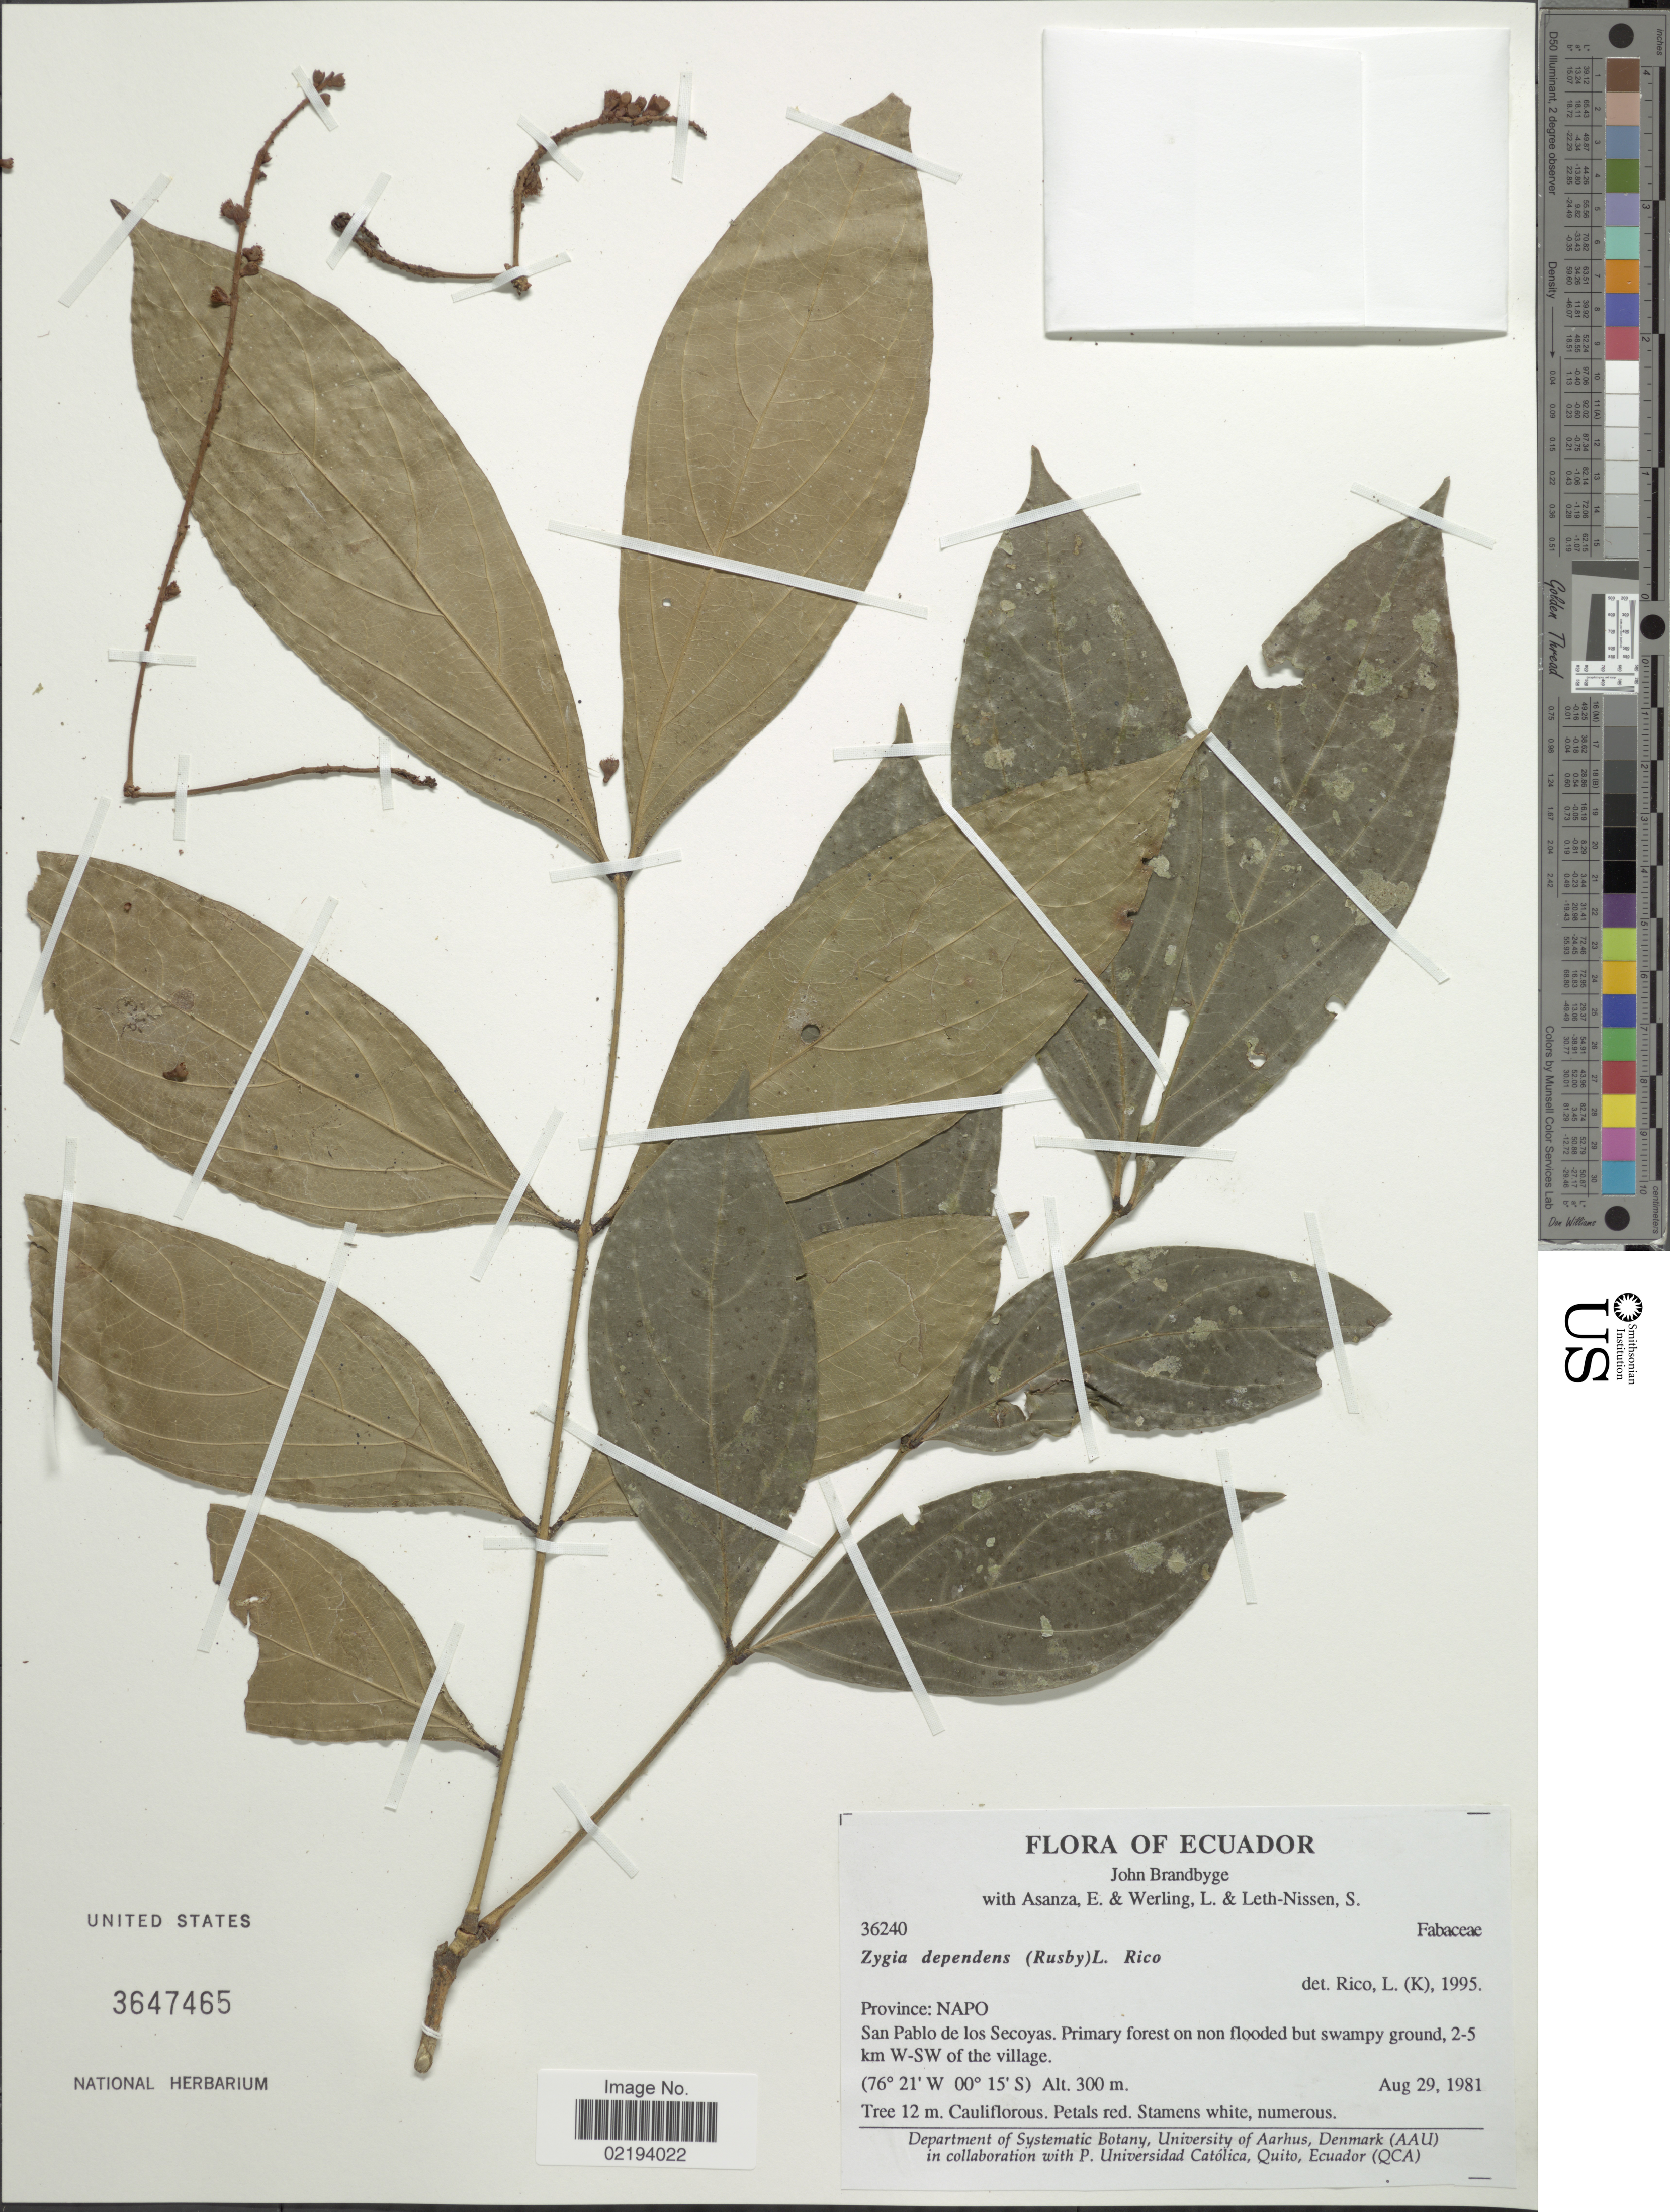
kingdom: Plantae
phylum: Tracheophyta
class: Magnoliopsida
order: Fabales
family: Fabaceae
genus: Zygia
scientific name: Zygia dependens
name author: (Rusby) L. Rico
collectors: J. Brandbyge, E. Asanza, L. Werling & S. Leth-Nissen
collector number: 36240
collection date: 1981-08-29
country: Ecuador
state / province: Napo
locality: San Pablo de Los Secoyas. Primary forest on non flooded but swampy ground, 2-5 km W-SW of the village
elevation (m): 300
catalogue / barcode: US 3647465